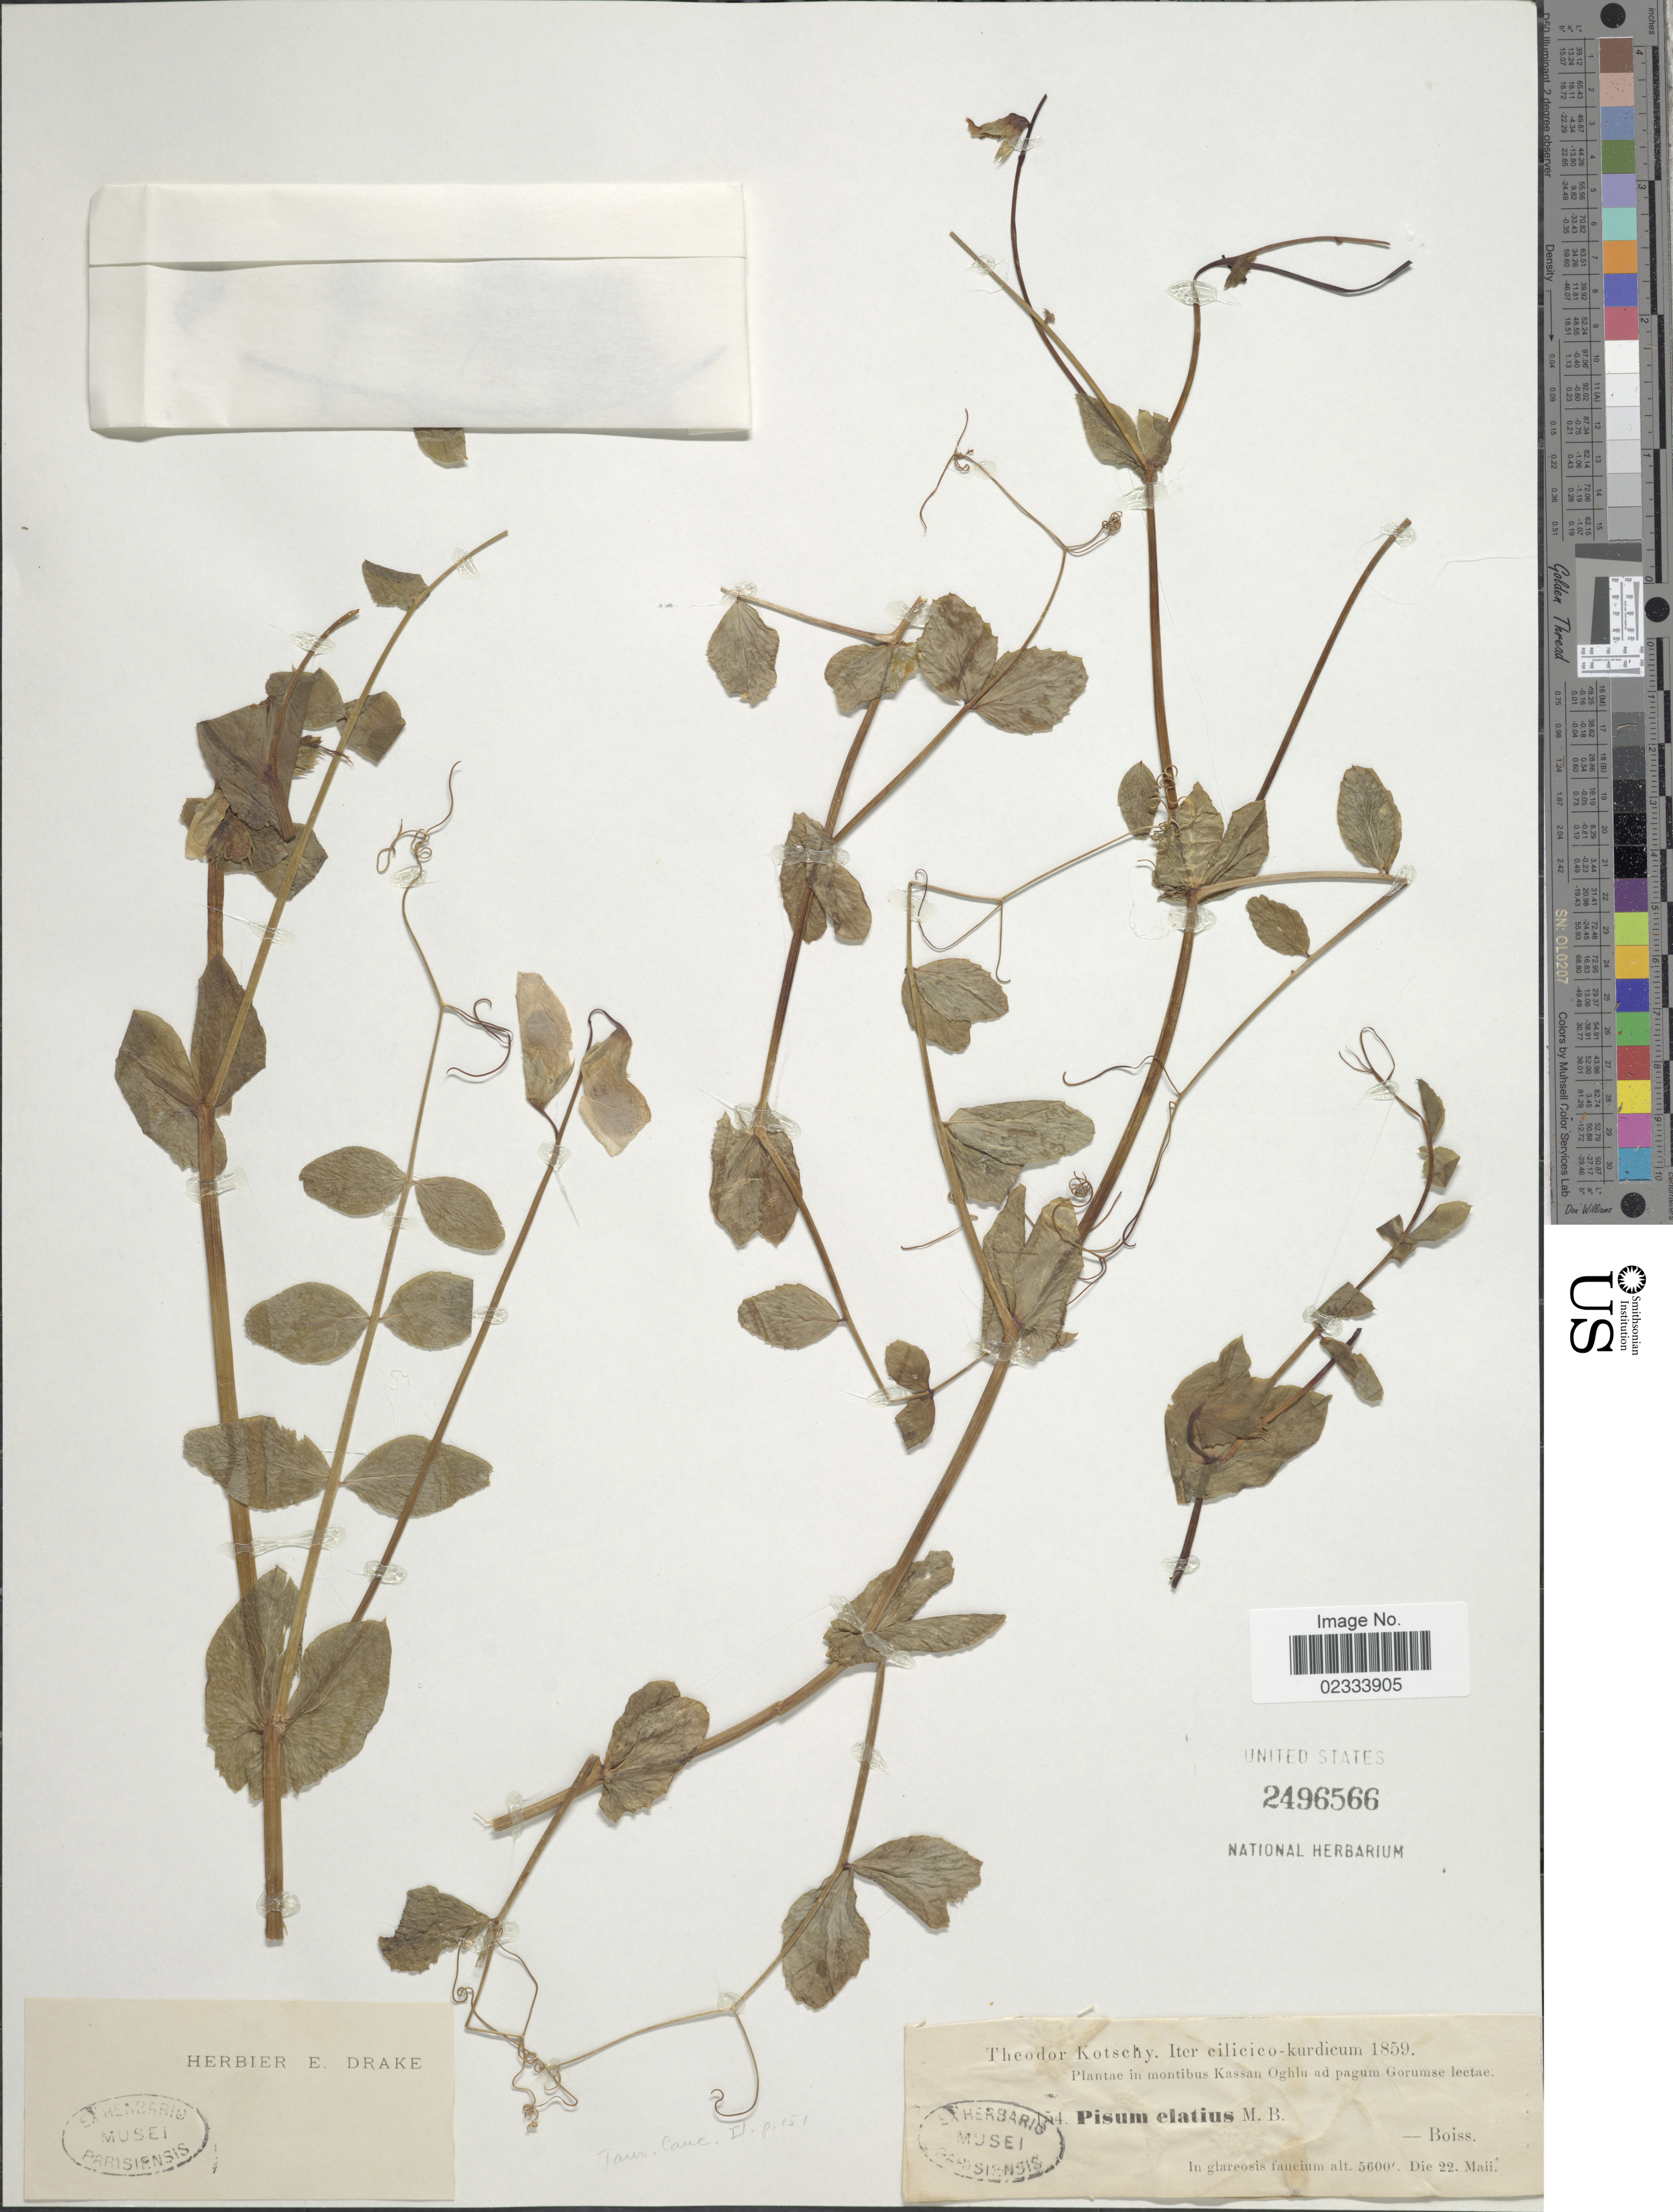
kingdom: Plantae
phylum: Tracheophyta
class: Magnoliopsida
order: Fabales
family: Fabaceae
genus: Pisum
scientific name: Pisum elatius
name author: M. Bieb.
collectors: K. G. Kotschy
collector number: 154?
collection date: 1859-05-22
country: Turkey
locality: Cilicico-kurdicum, in montibus Kassan Oghlu ad pagum Gorumse lecta, in glareosis faucium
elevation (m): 1707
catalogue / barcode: US 2496566